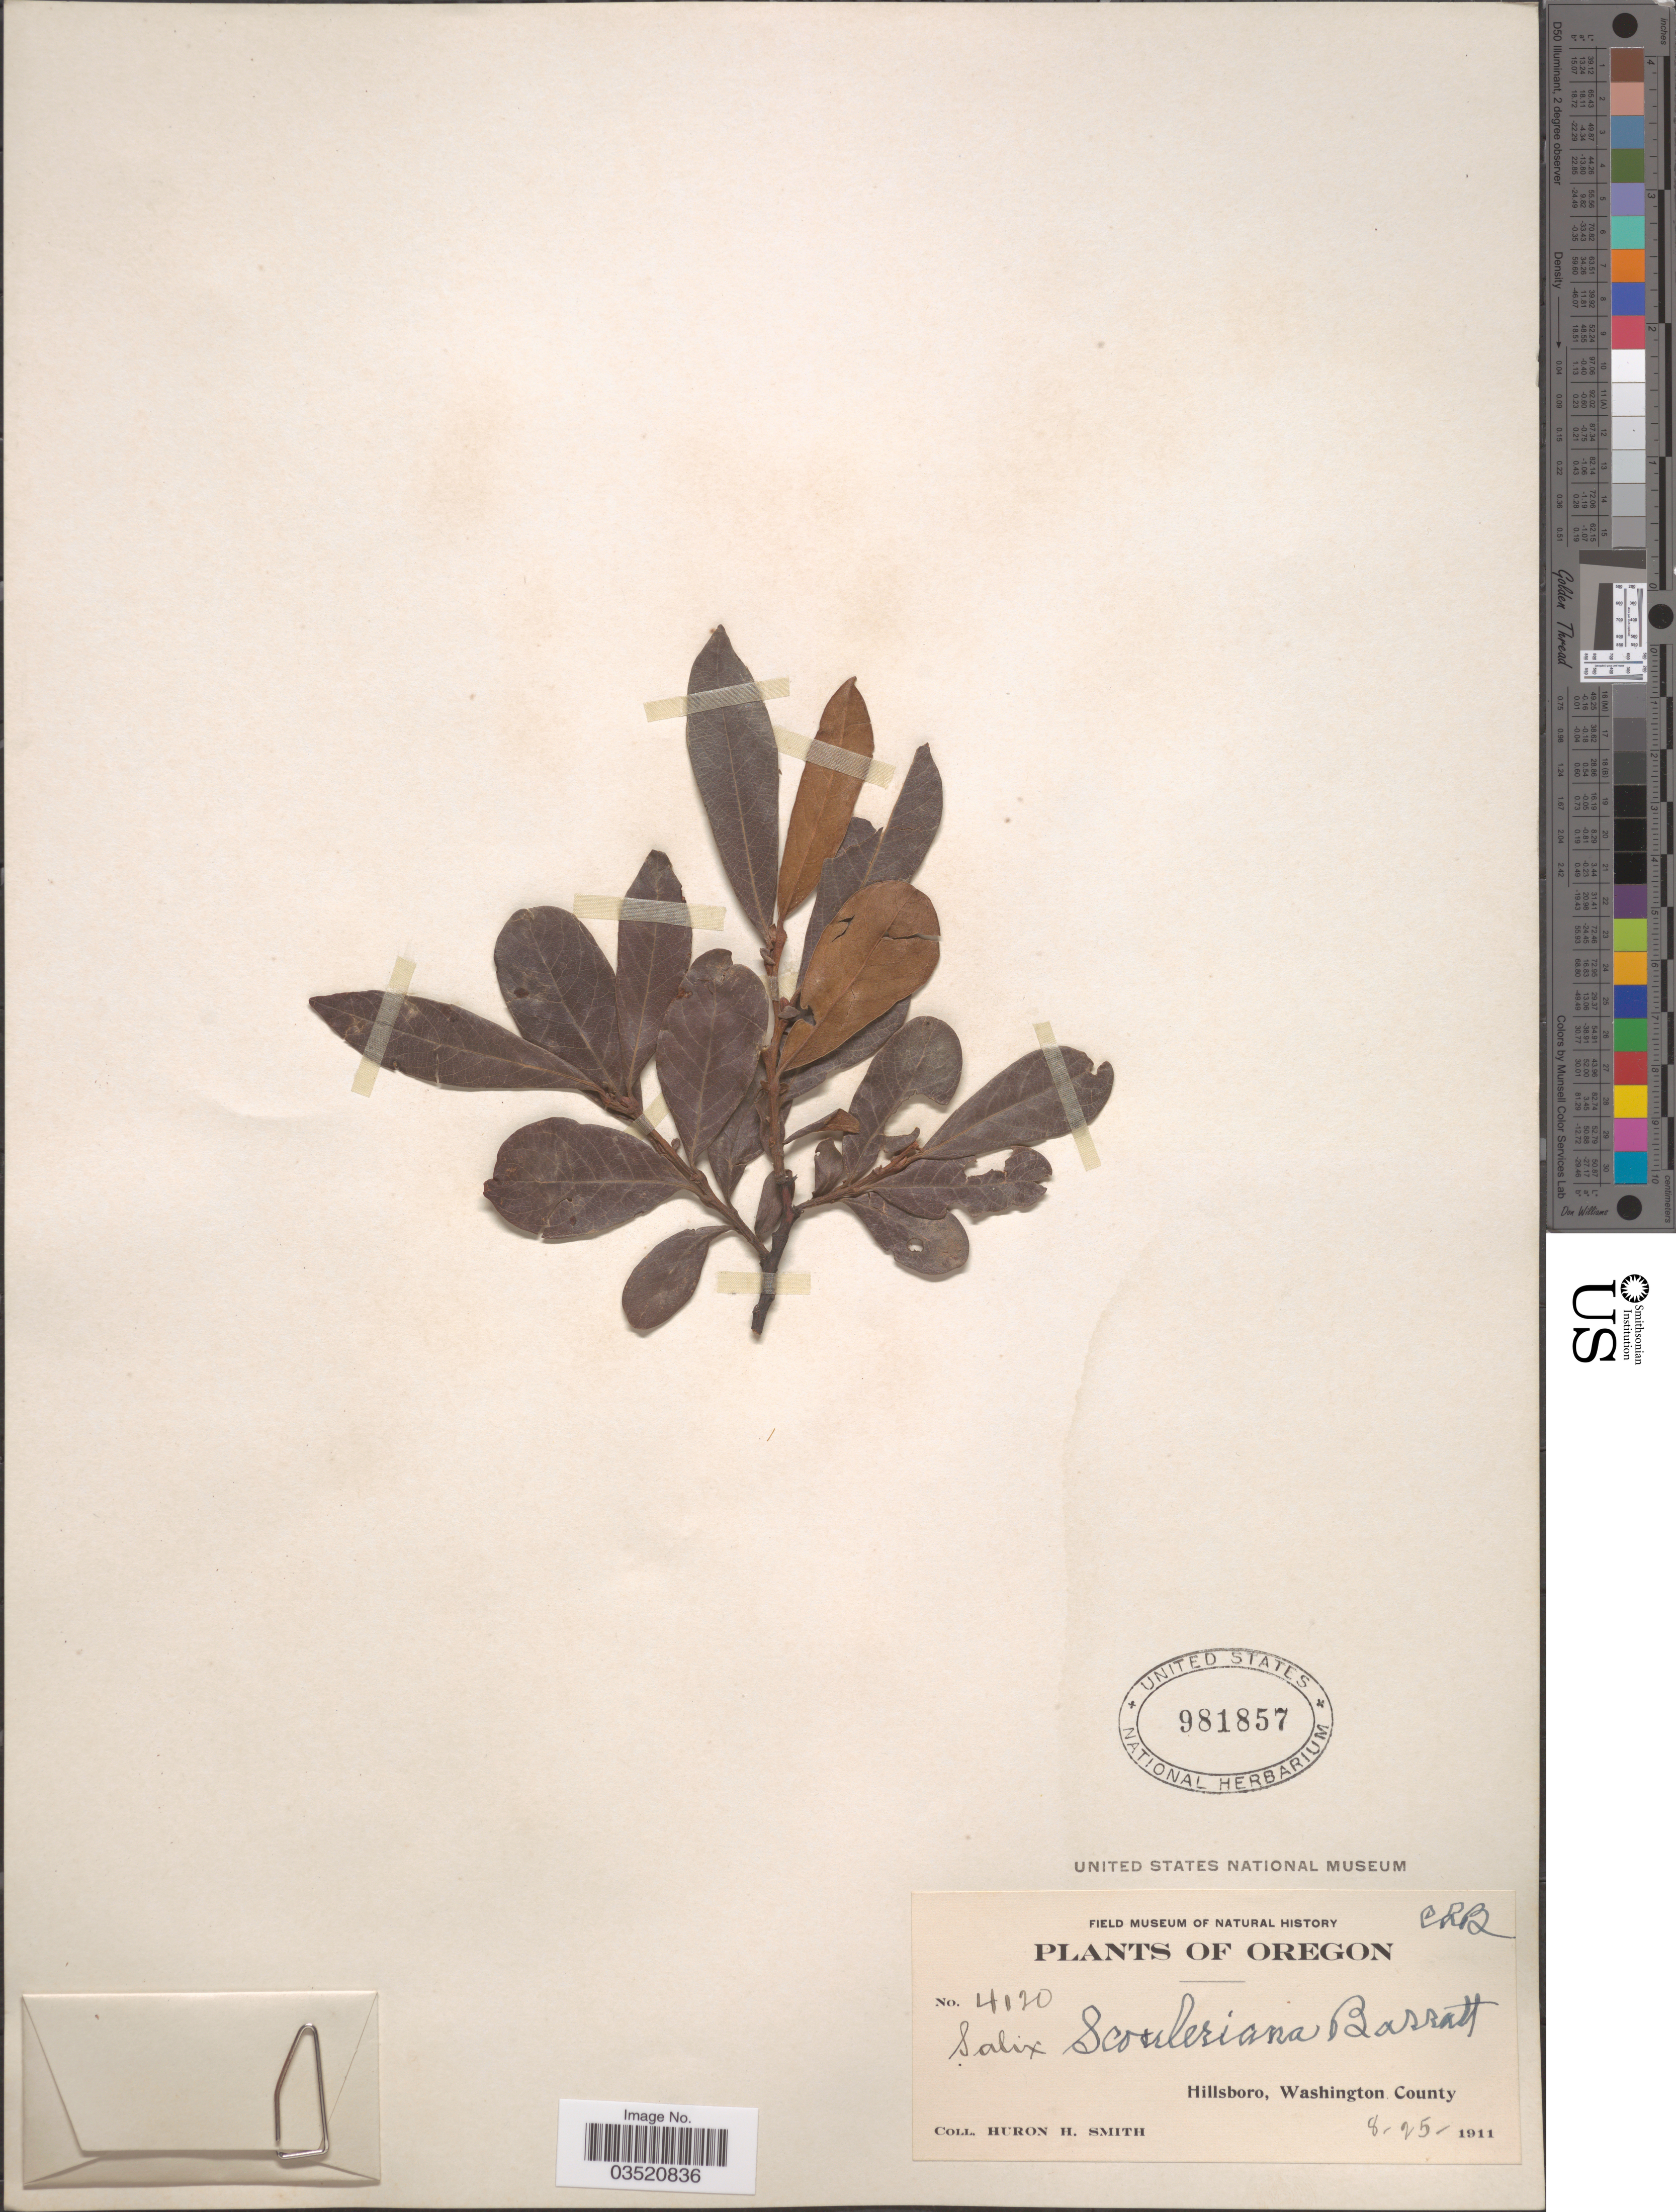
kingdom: Plantae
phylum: Tracheophyta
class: Magnoliopsida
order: Malpighiales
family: Salicaceae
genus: Salix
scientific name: Salix scouleriana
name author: Barratt ex Hook.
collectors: Huron H. Smith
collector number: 4120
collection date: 1911-08-25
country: United States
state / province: Oregon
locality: Hillsboro, Washington County.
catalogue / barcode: US 981857